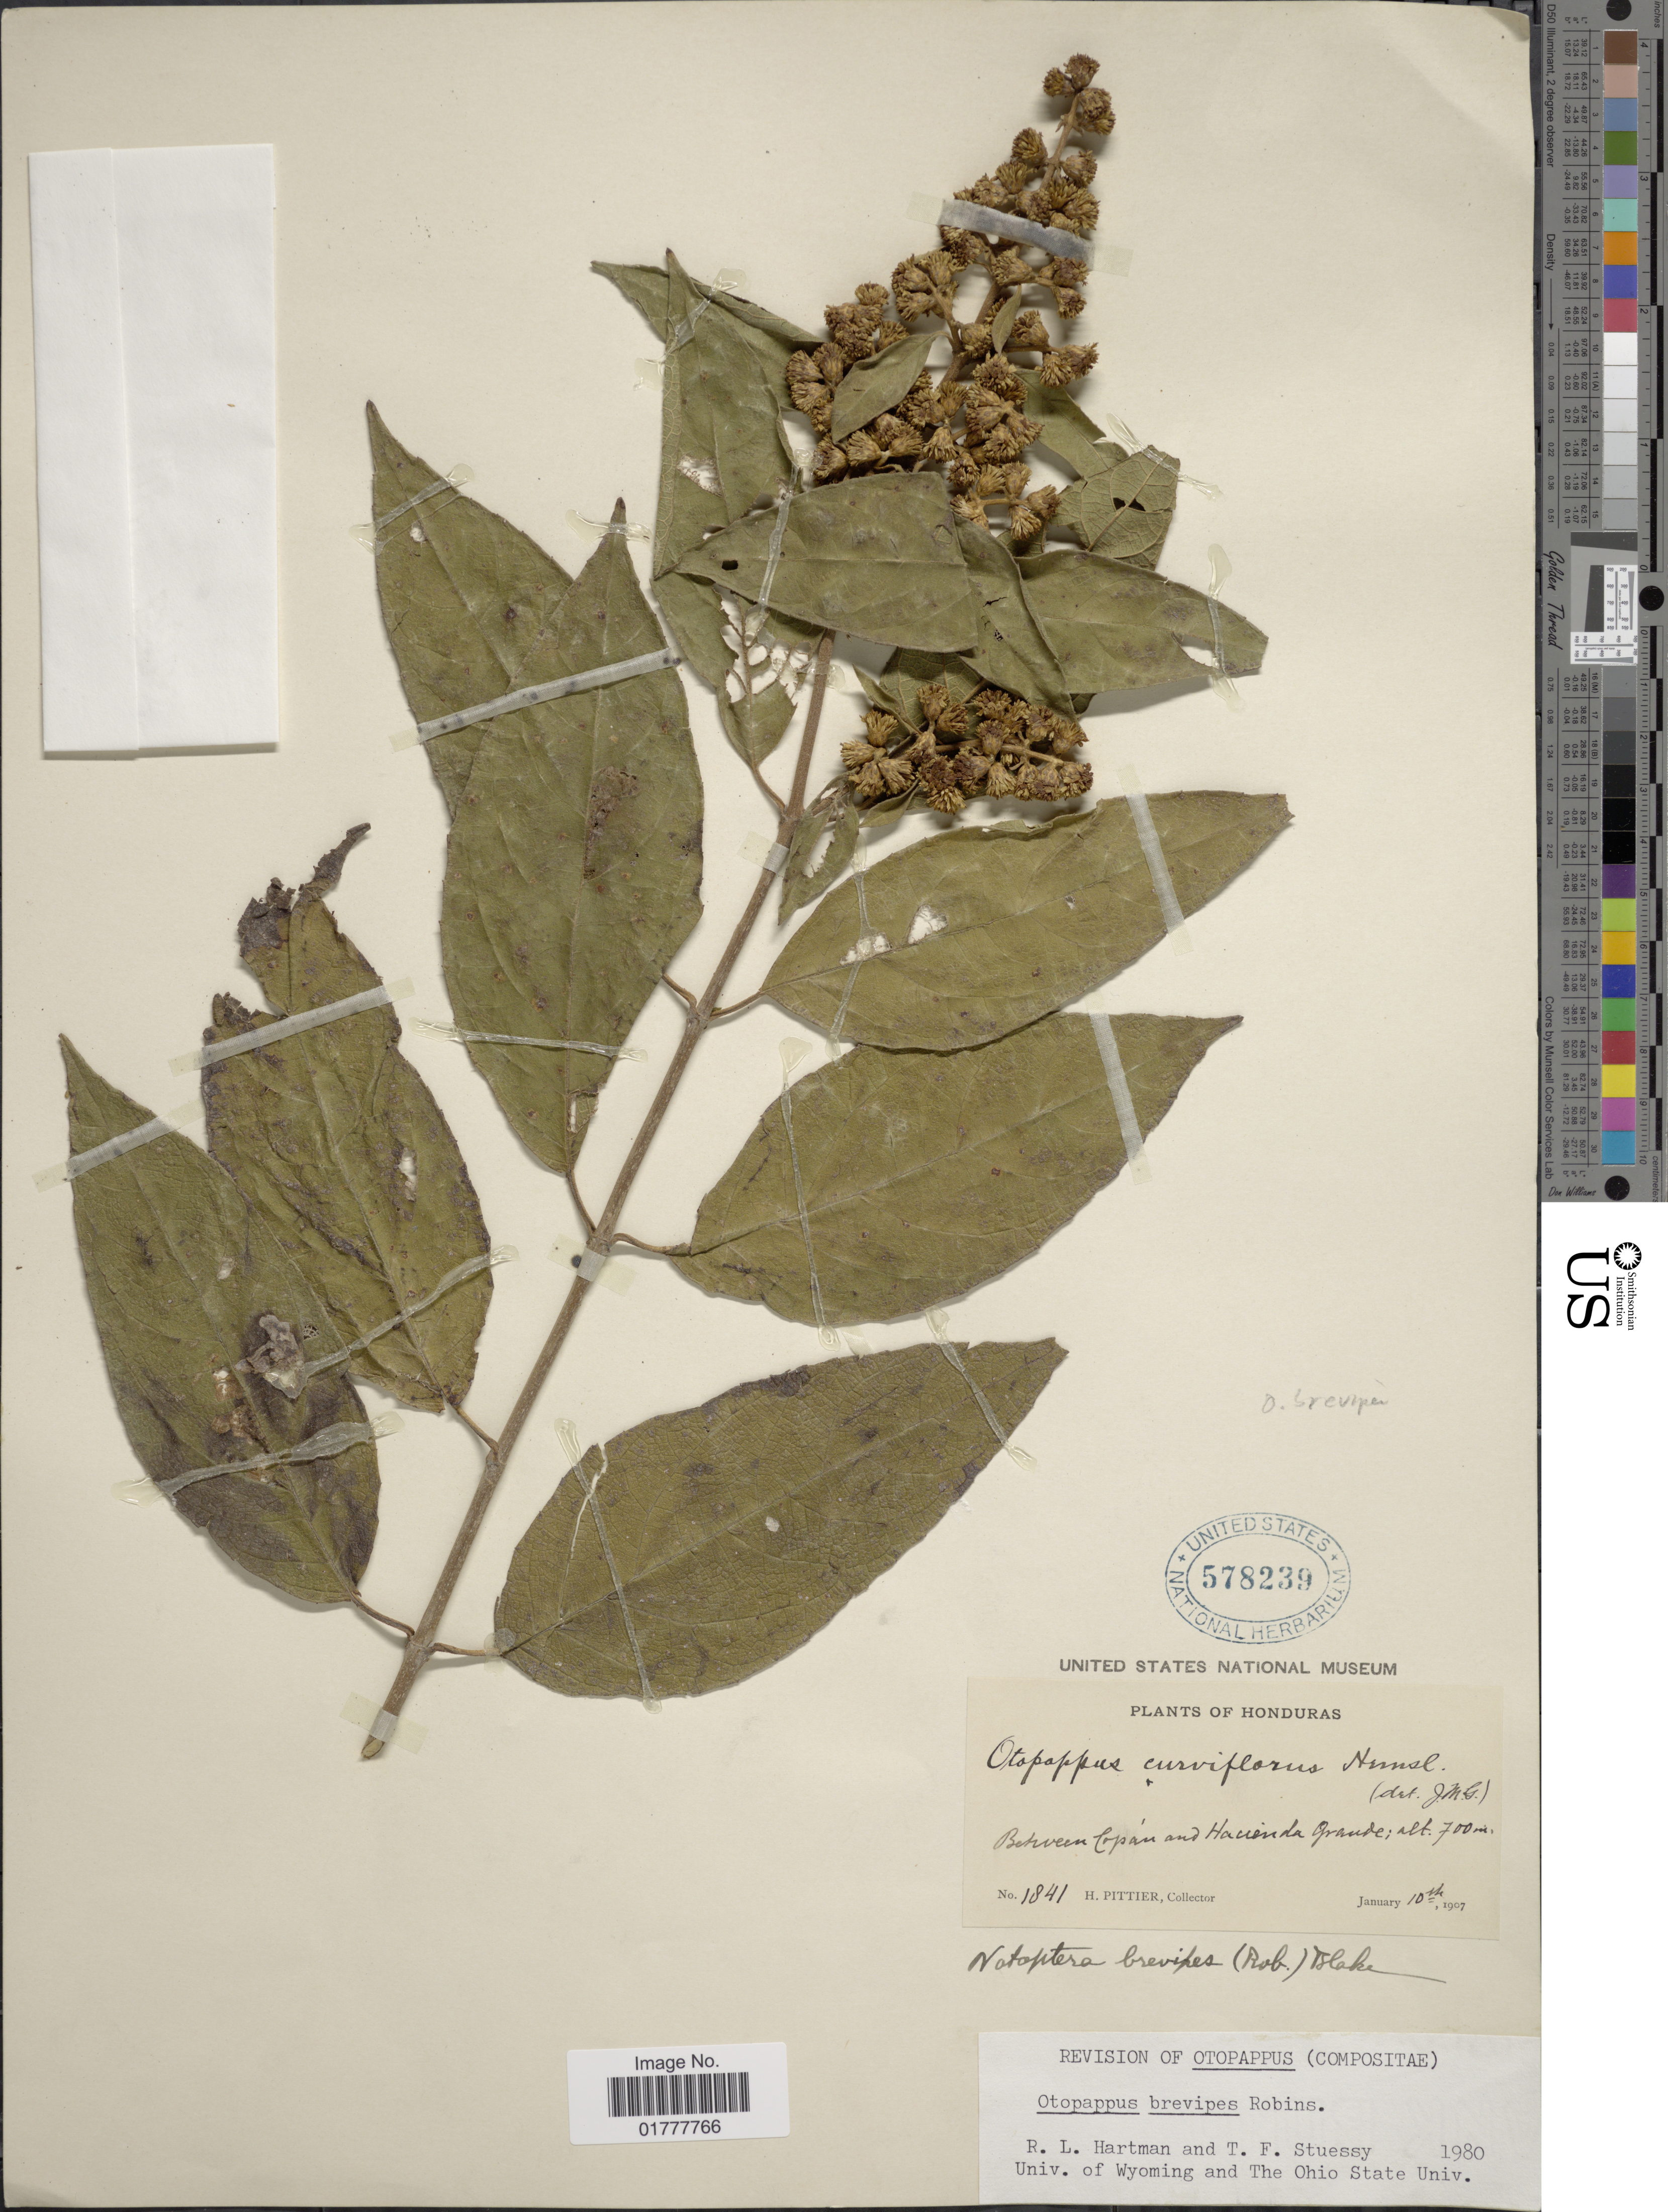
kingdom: Plantae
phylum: Tracheophyta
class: Magnoliopsida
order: Asterales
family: Asteraceae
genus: Otopappus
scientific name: Otopappus brevipes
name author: B.L. Rob.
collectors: H. F. Pittier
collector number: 1841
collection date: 1907-01-10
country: Honduras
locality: Between Copan and Hacienda Grande.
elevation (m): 700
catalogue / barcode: US 578239